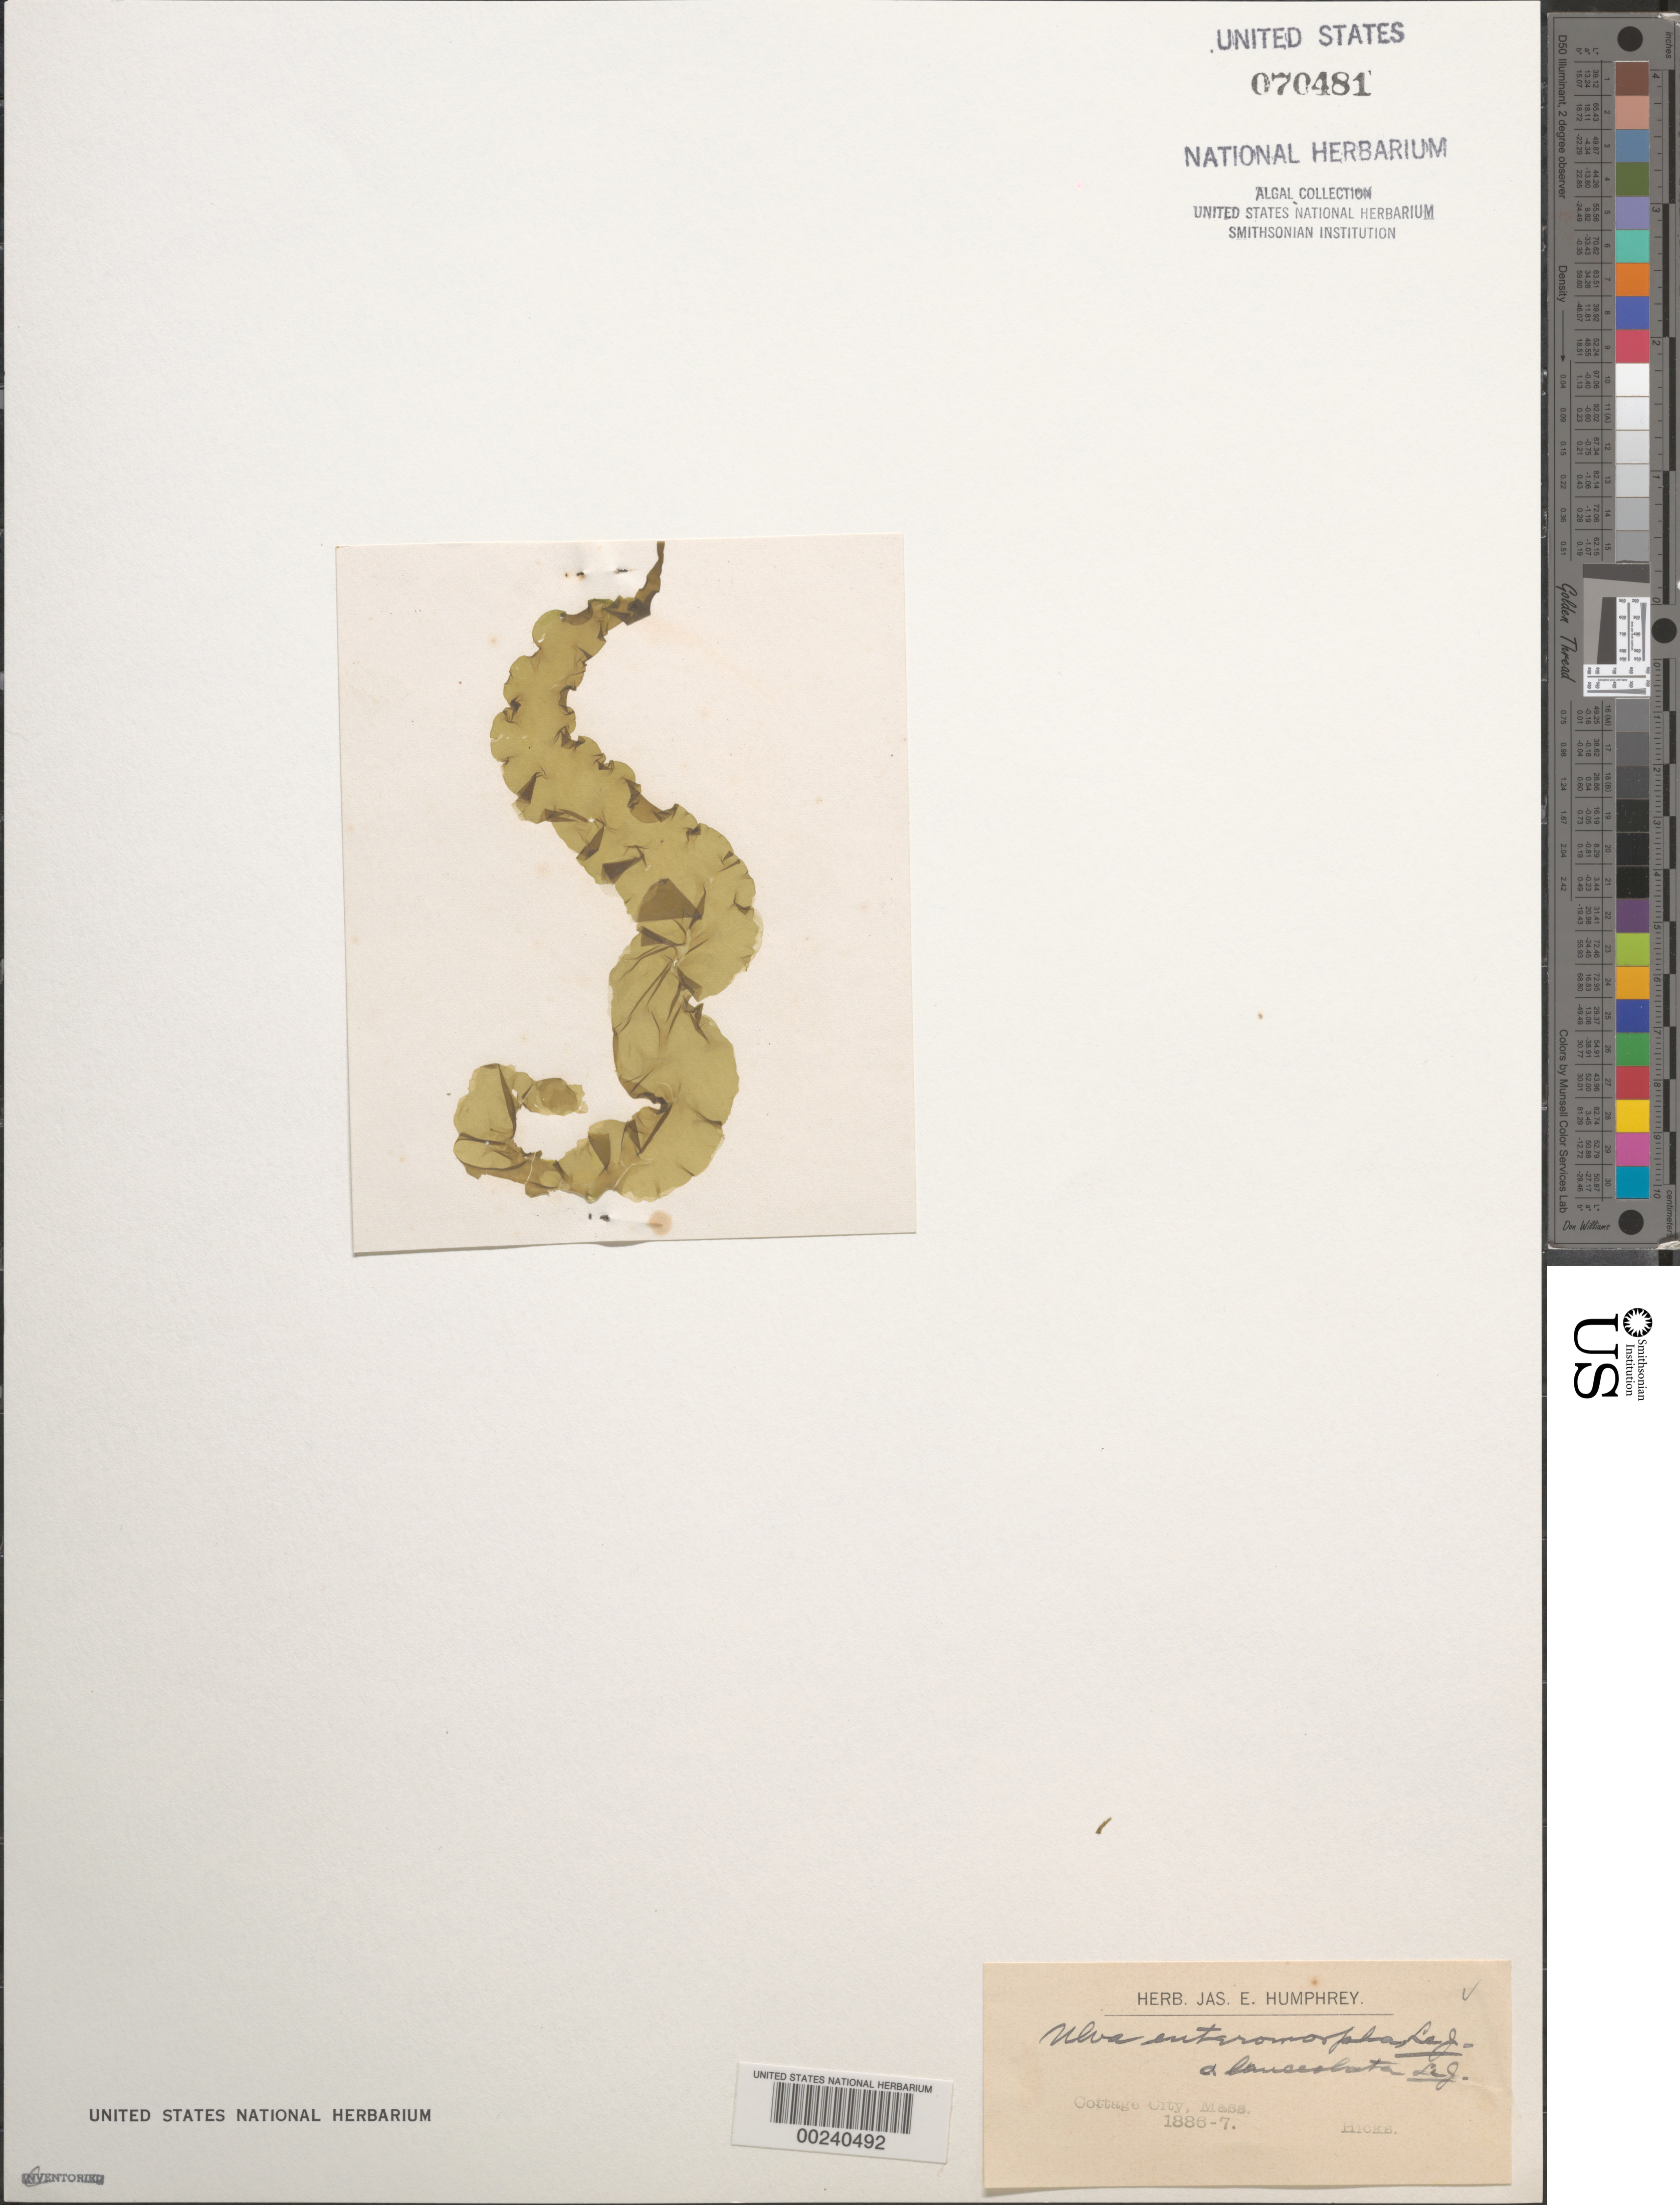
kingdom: Plantae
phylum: Chlorophyta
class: Ulvophyceae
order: Ulvales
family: Ulvaceae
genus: Ulva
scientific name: Ulva enteromorpha var. lanceolata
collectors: -. Hicks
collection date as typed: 1886 to -- --- 1887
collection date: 1886/1887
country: United States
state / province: Massachusetts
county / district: Dukes County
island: Martha's Vineyard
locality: Cottage City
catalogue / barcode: US 70481